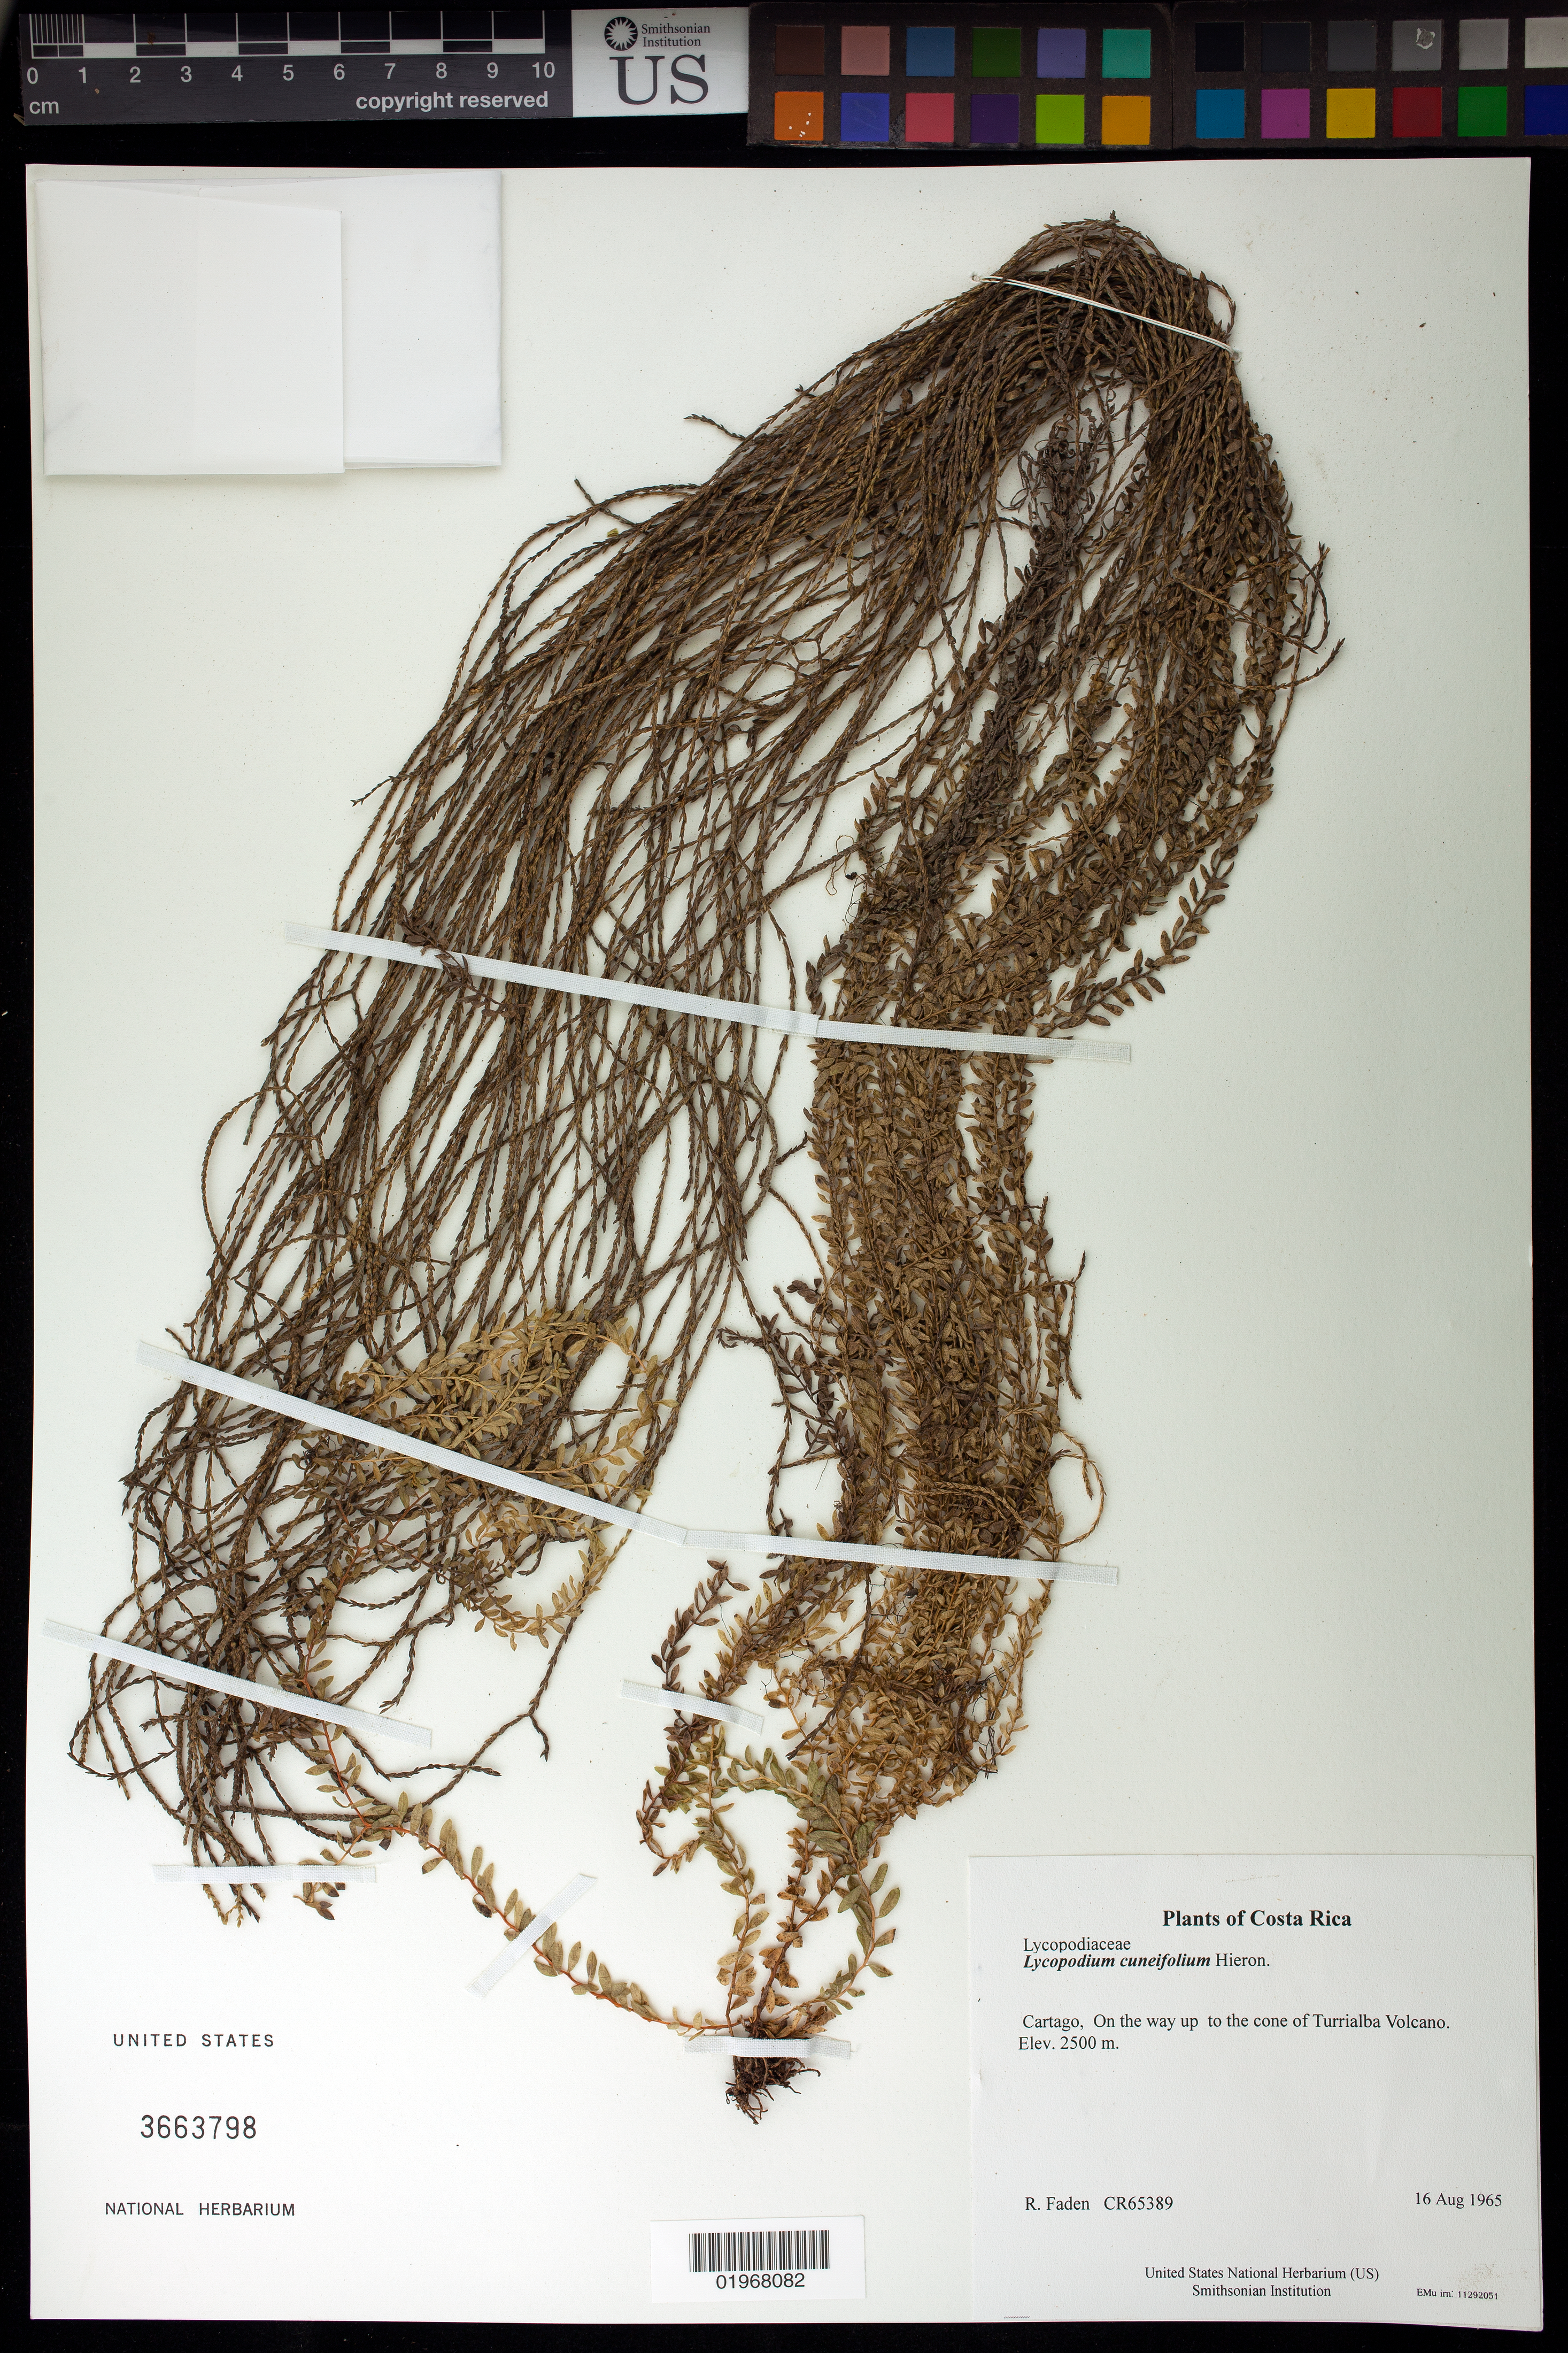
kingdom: Plantae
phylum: Tracheophyta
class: Lycopodiopsida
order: Lycopodiales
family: Lycopodiaceae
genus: Phlegmariurus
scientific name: Phlegmariurus cuneifolius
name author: (Hieron.) B. Øllg.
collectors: R. B. Faden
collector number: CR65389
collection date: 1965-08-16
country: Costa Rica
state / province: Cartago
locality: On the way up to the cone of Turrialba Volcano.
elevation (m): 2500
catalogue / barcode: US 3663798